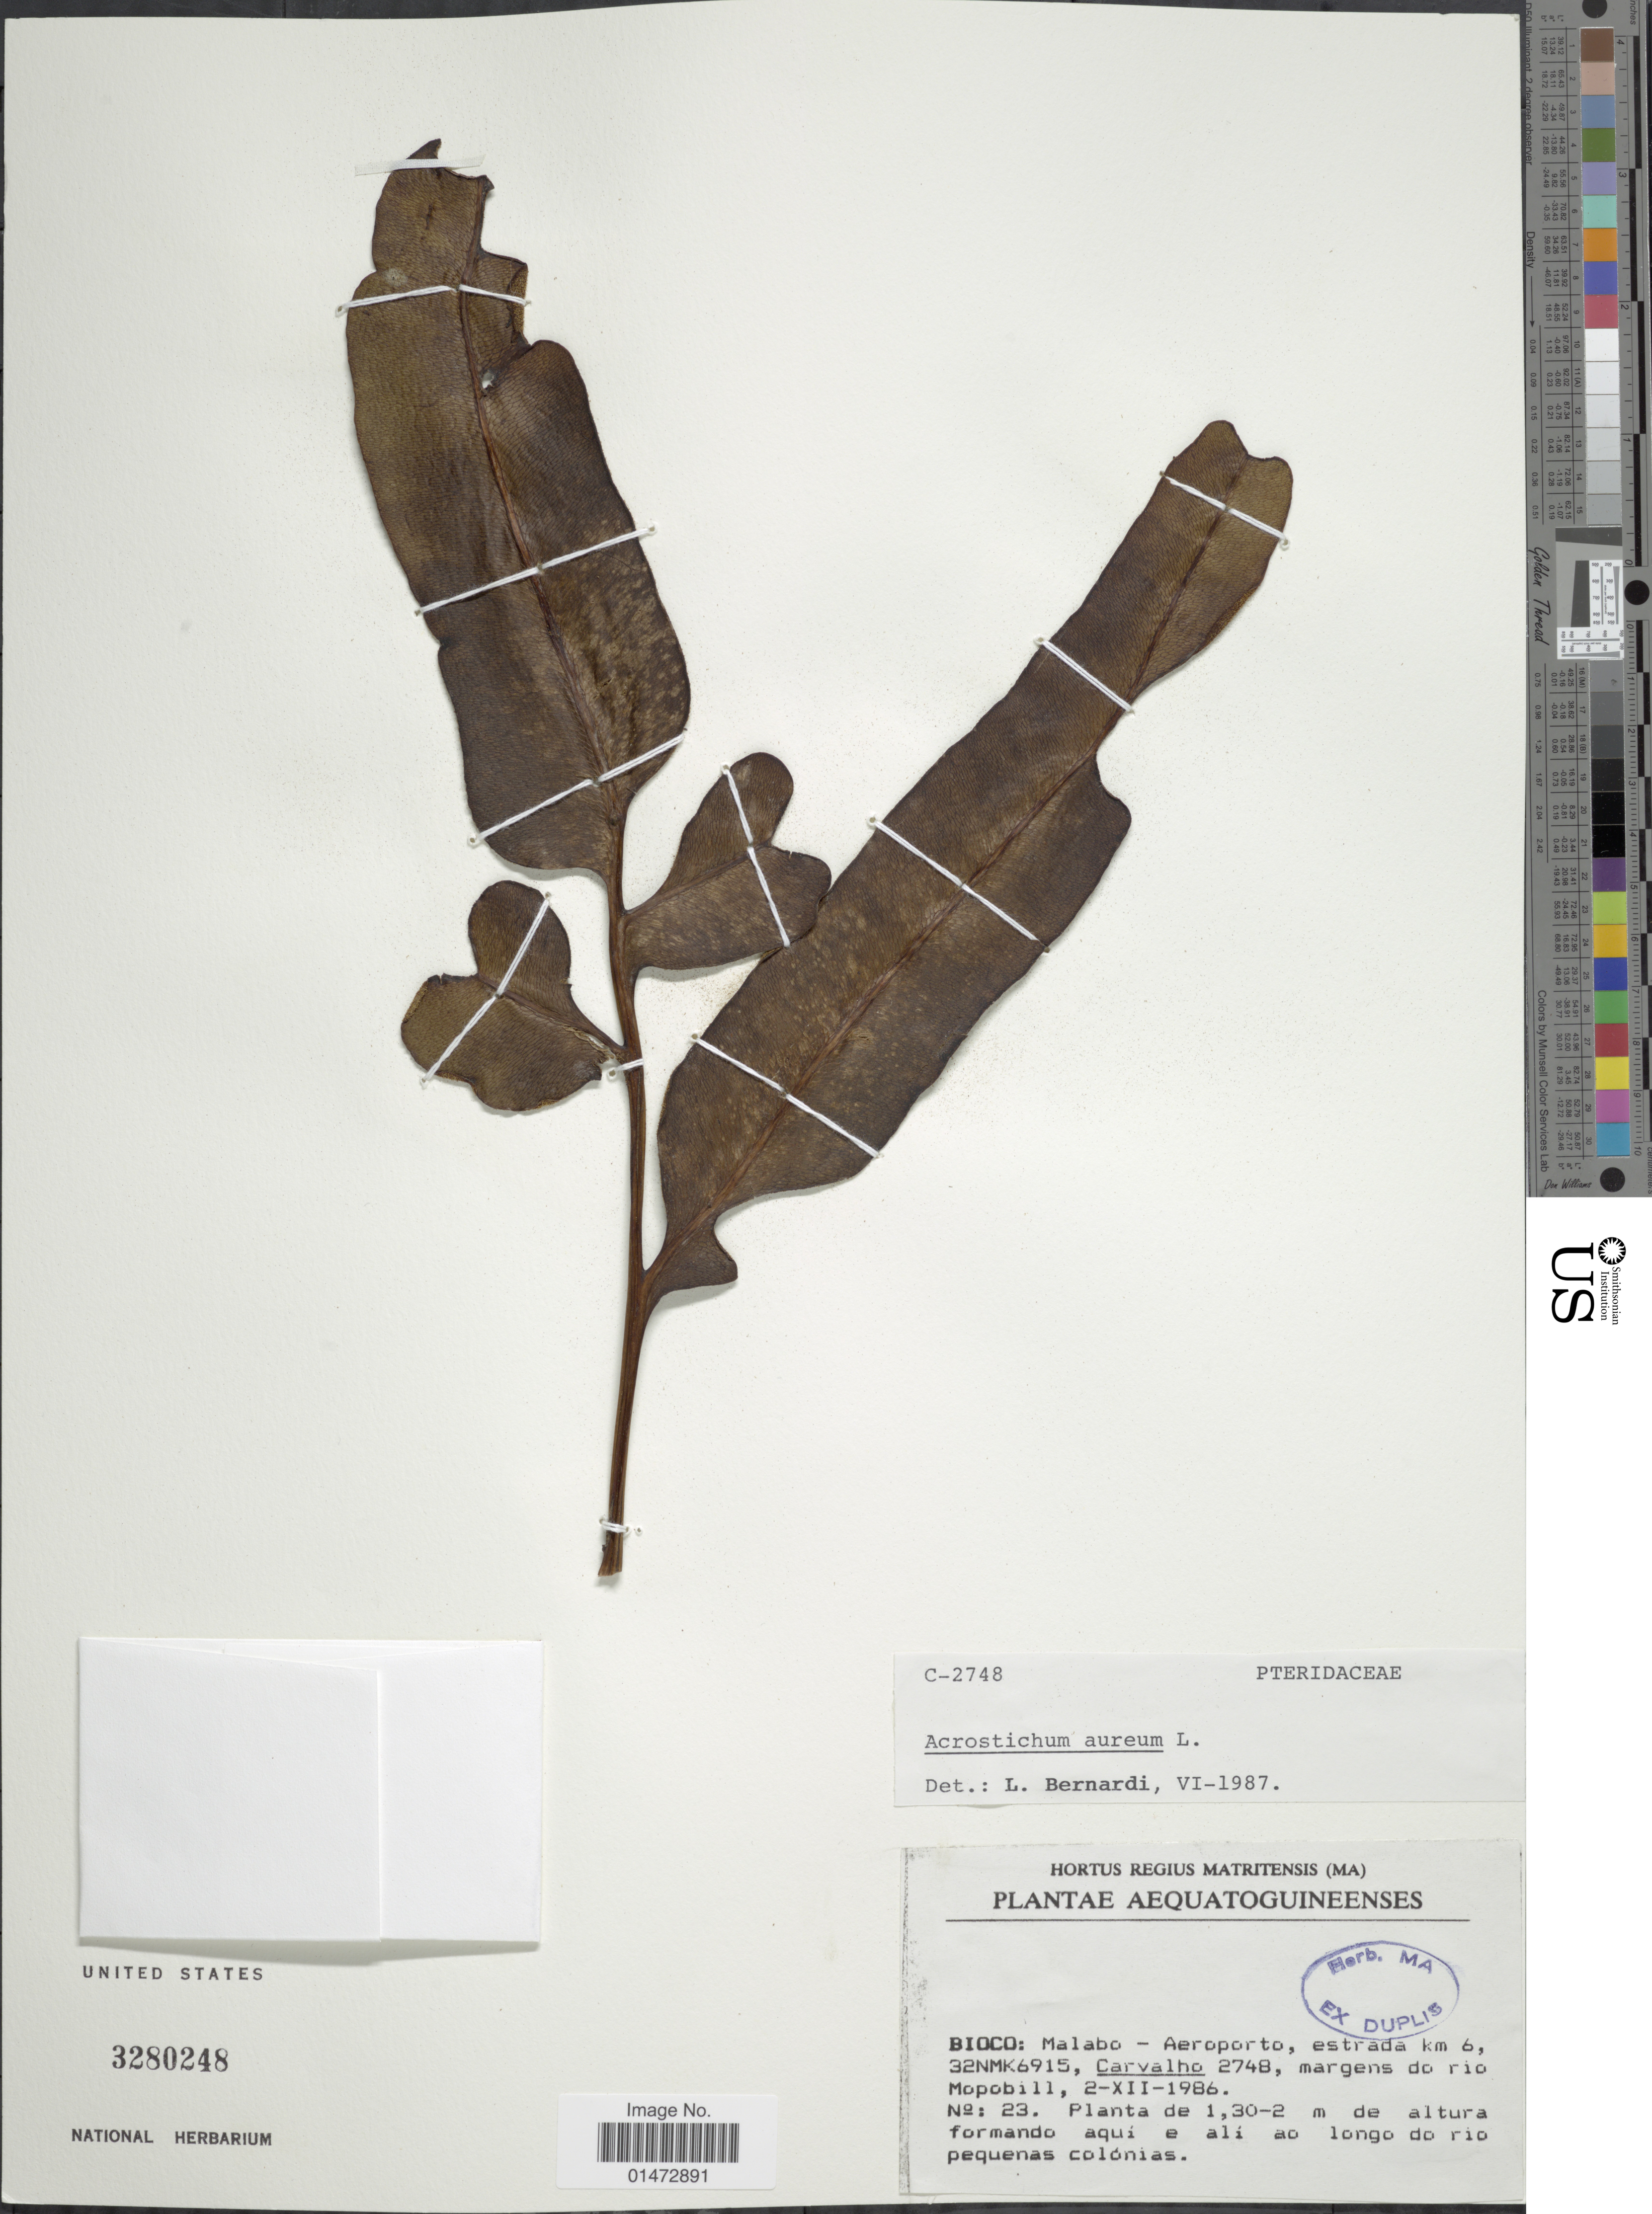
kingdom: Plantae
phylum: Tracheophyta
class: Polypodiopsida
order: Polypodiales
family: Pteridaceae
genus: Acrostichum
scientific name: Acrostichum aureum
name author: L.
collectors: Carvalho, --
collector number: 2748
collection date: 1986-12-02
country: Equatorial Guinea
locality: Bioco: Malabo-Aeroporto, estrada km 6, 32NMK6915, margens do rio Mopobill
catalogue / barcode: US 3280248